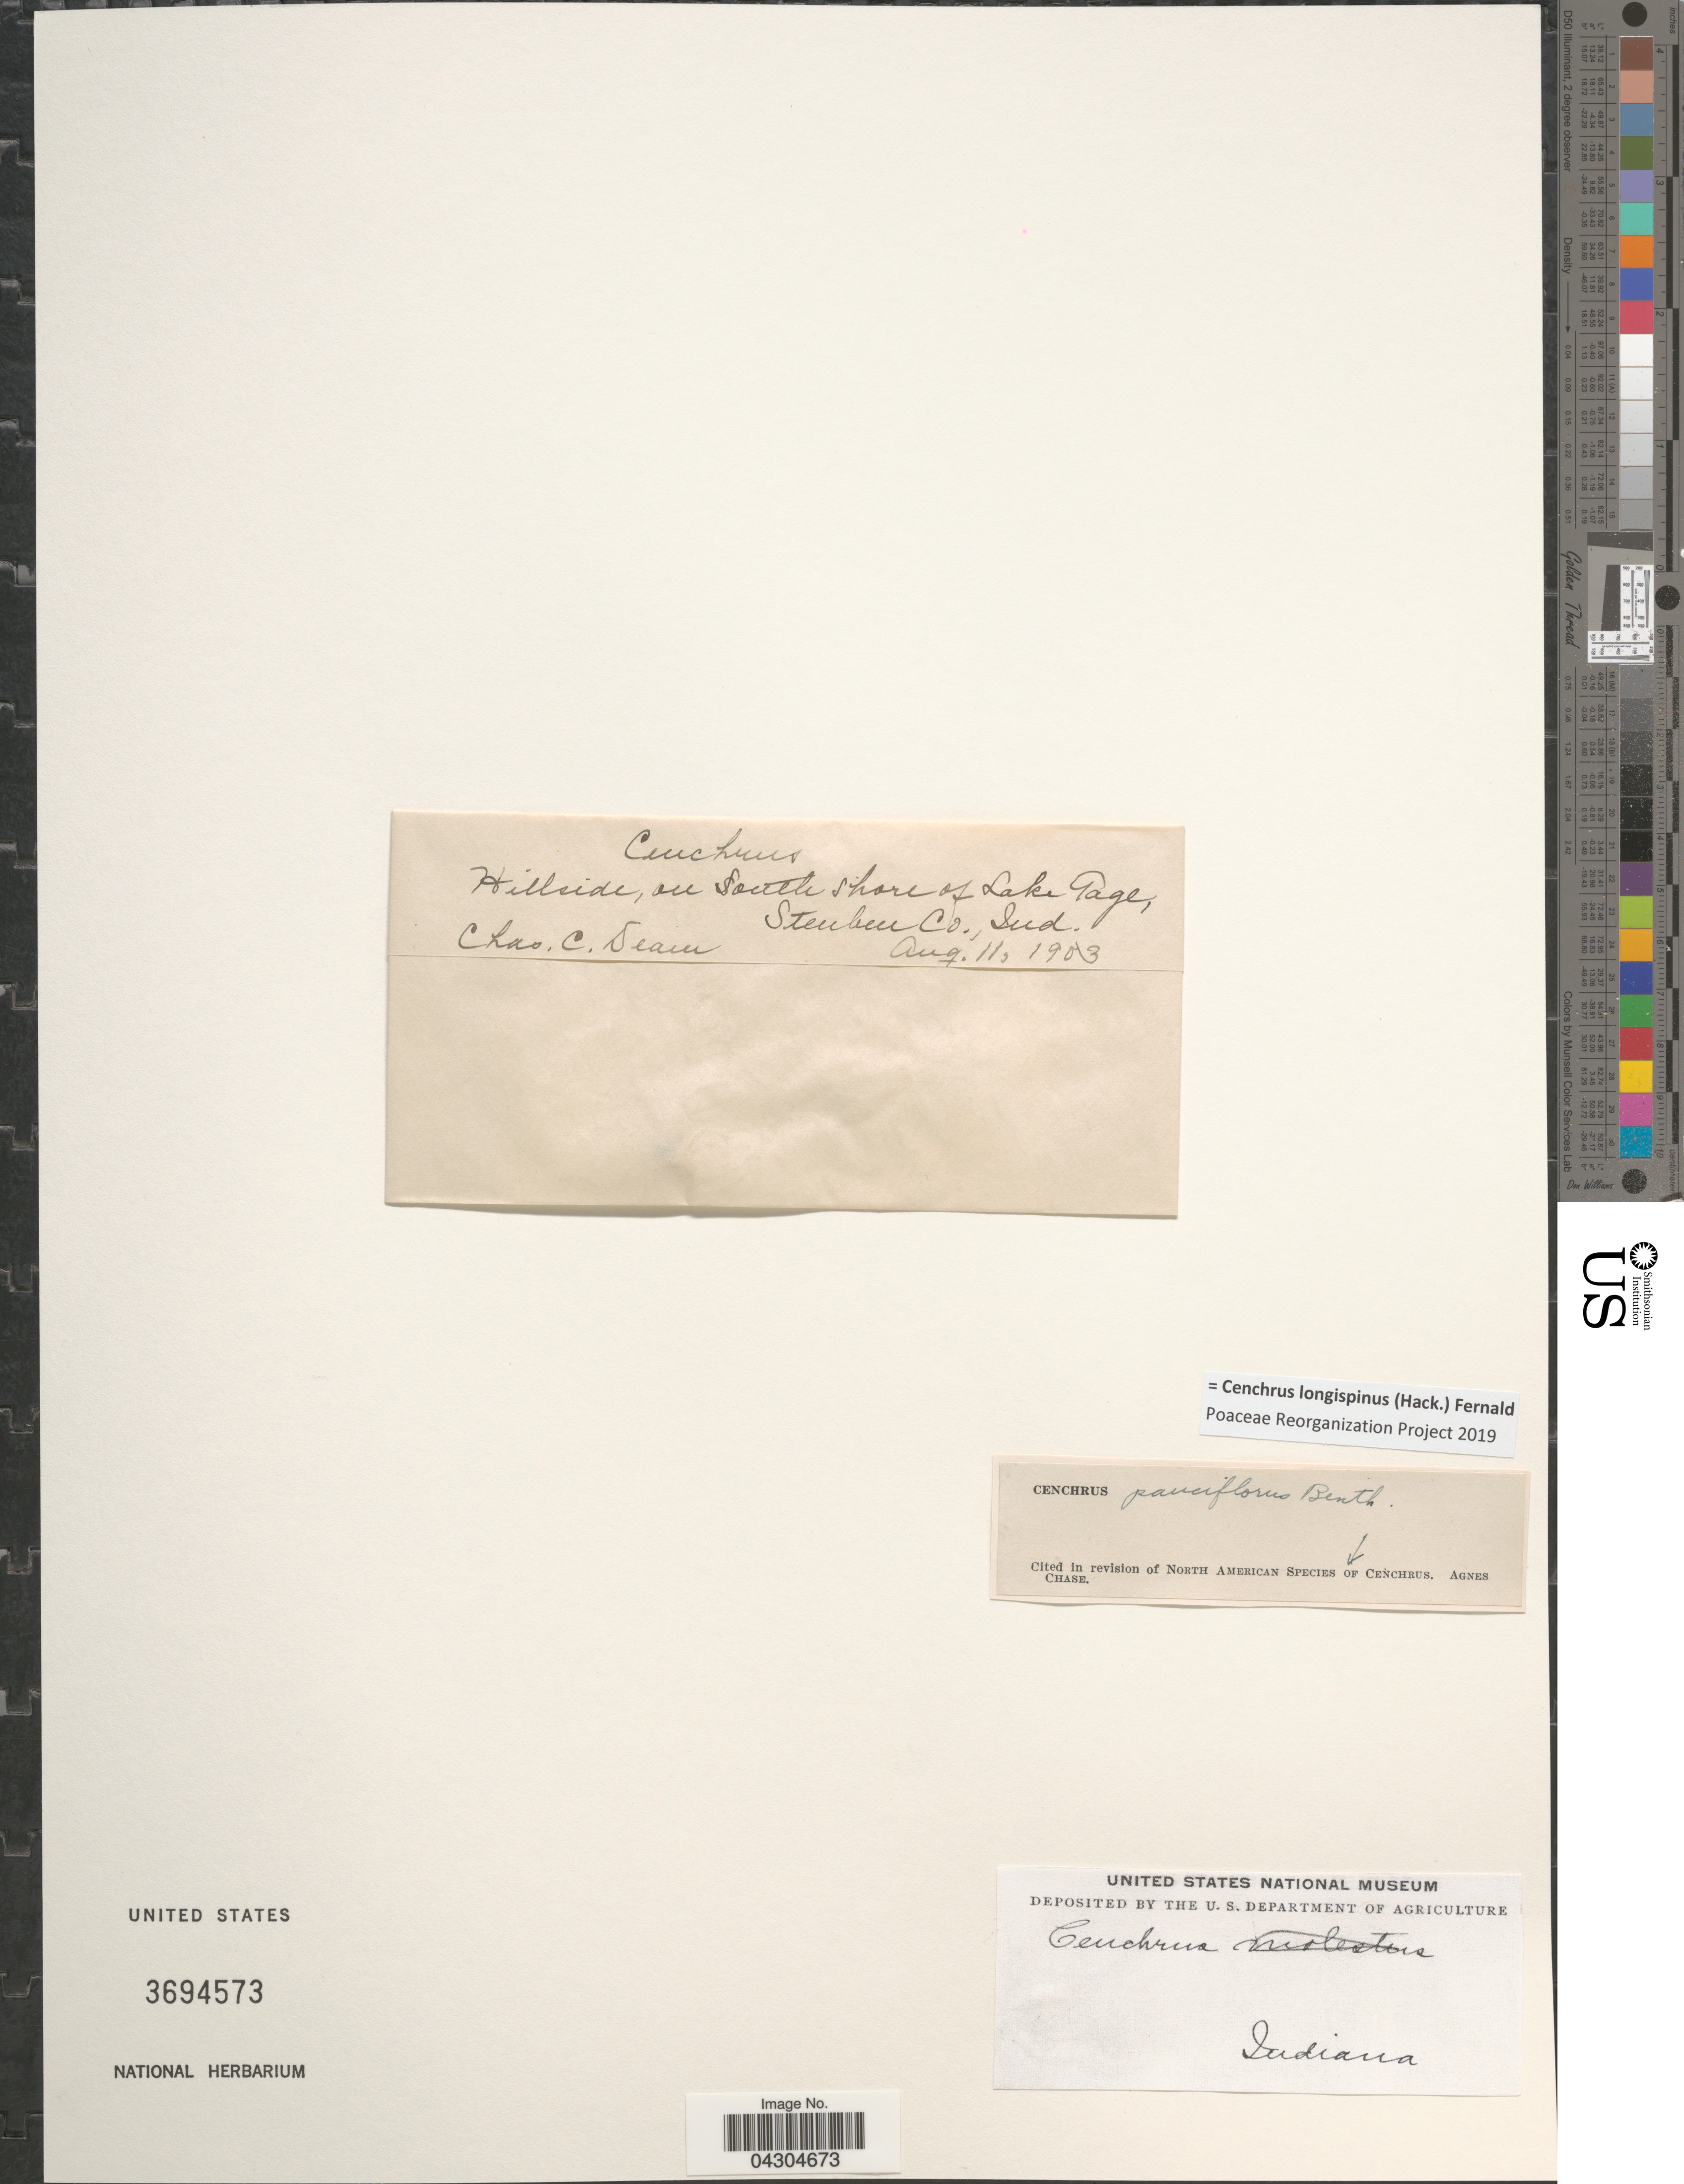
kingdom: Plantae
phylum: Tracheophyta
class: Liliopsida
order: Poales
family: Poaceae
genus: Cenchrus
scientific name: Cenchrus longispinus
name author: (Hack.) Fernald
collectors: C. C. Deam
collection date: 1903-08-11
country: United States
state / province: Indiana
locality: Hillside, on South Shore of Lake Gage, Stenken Co.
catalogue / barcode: US 3694573